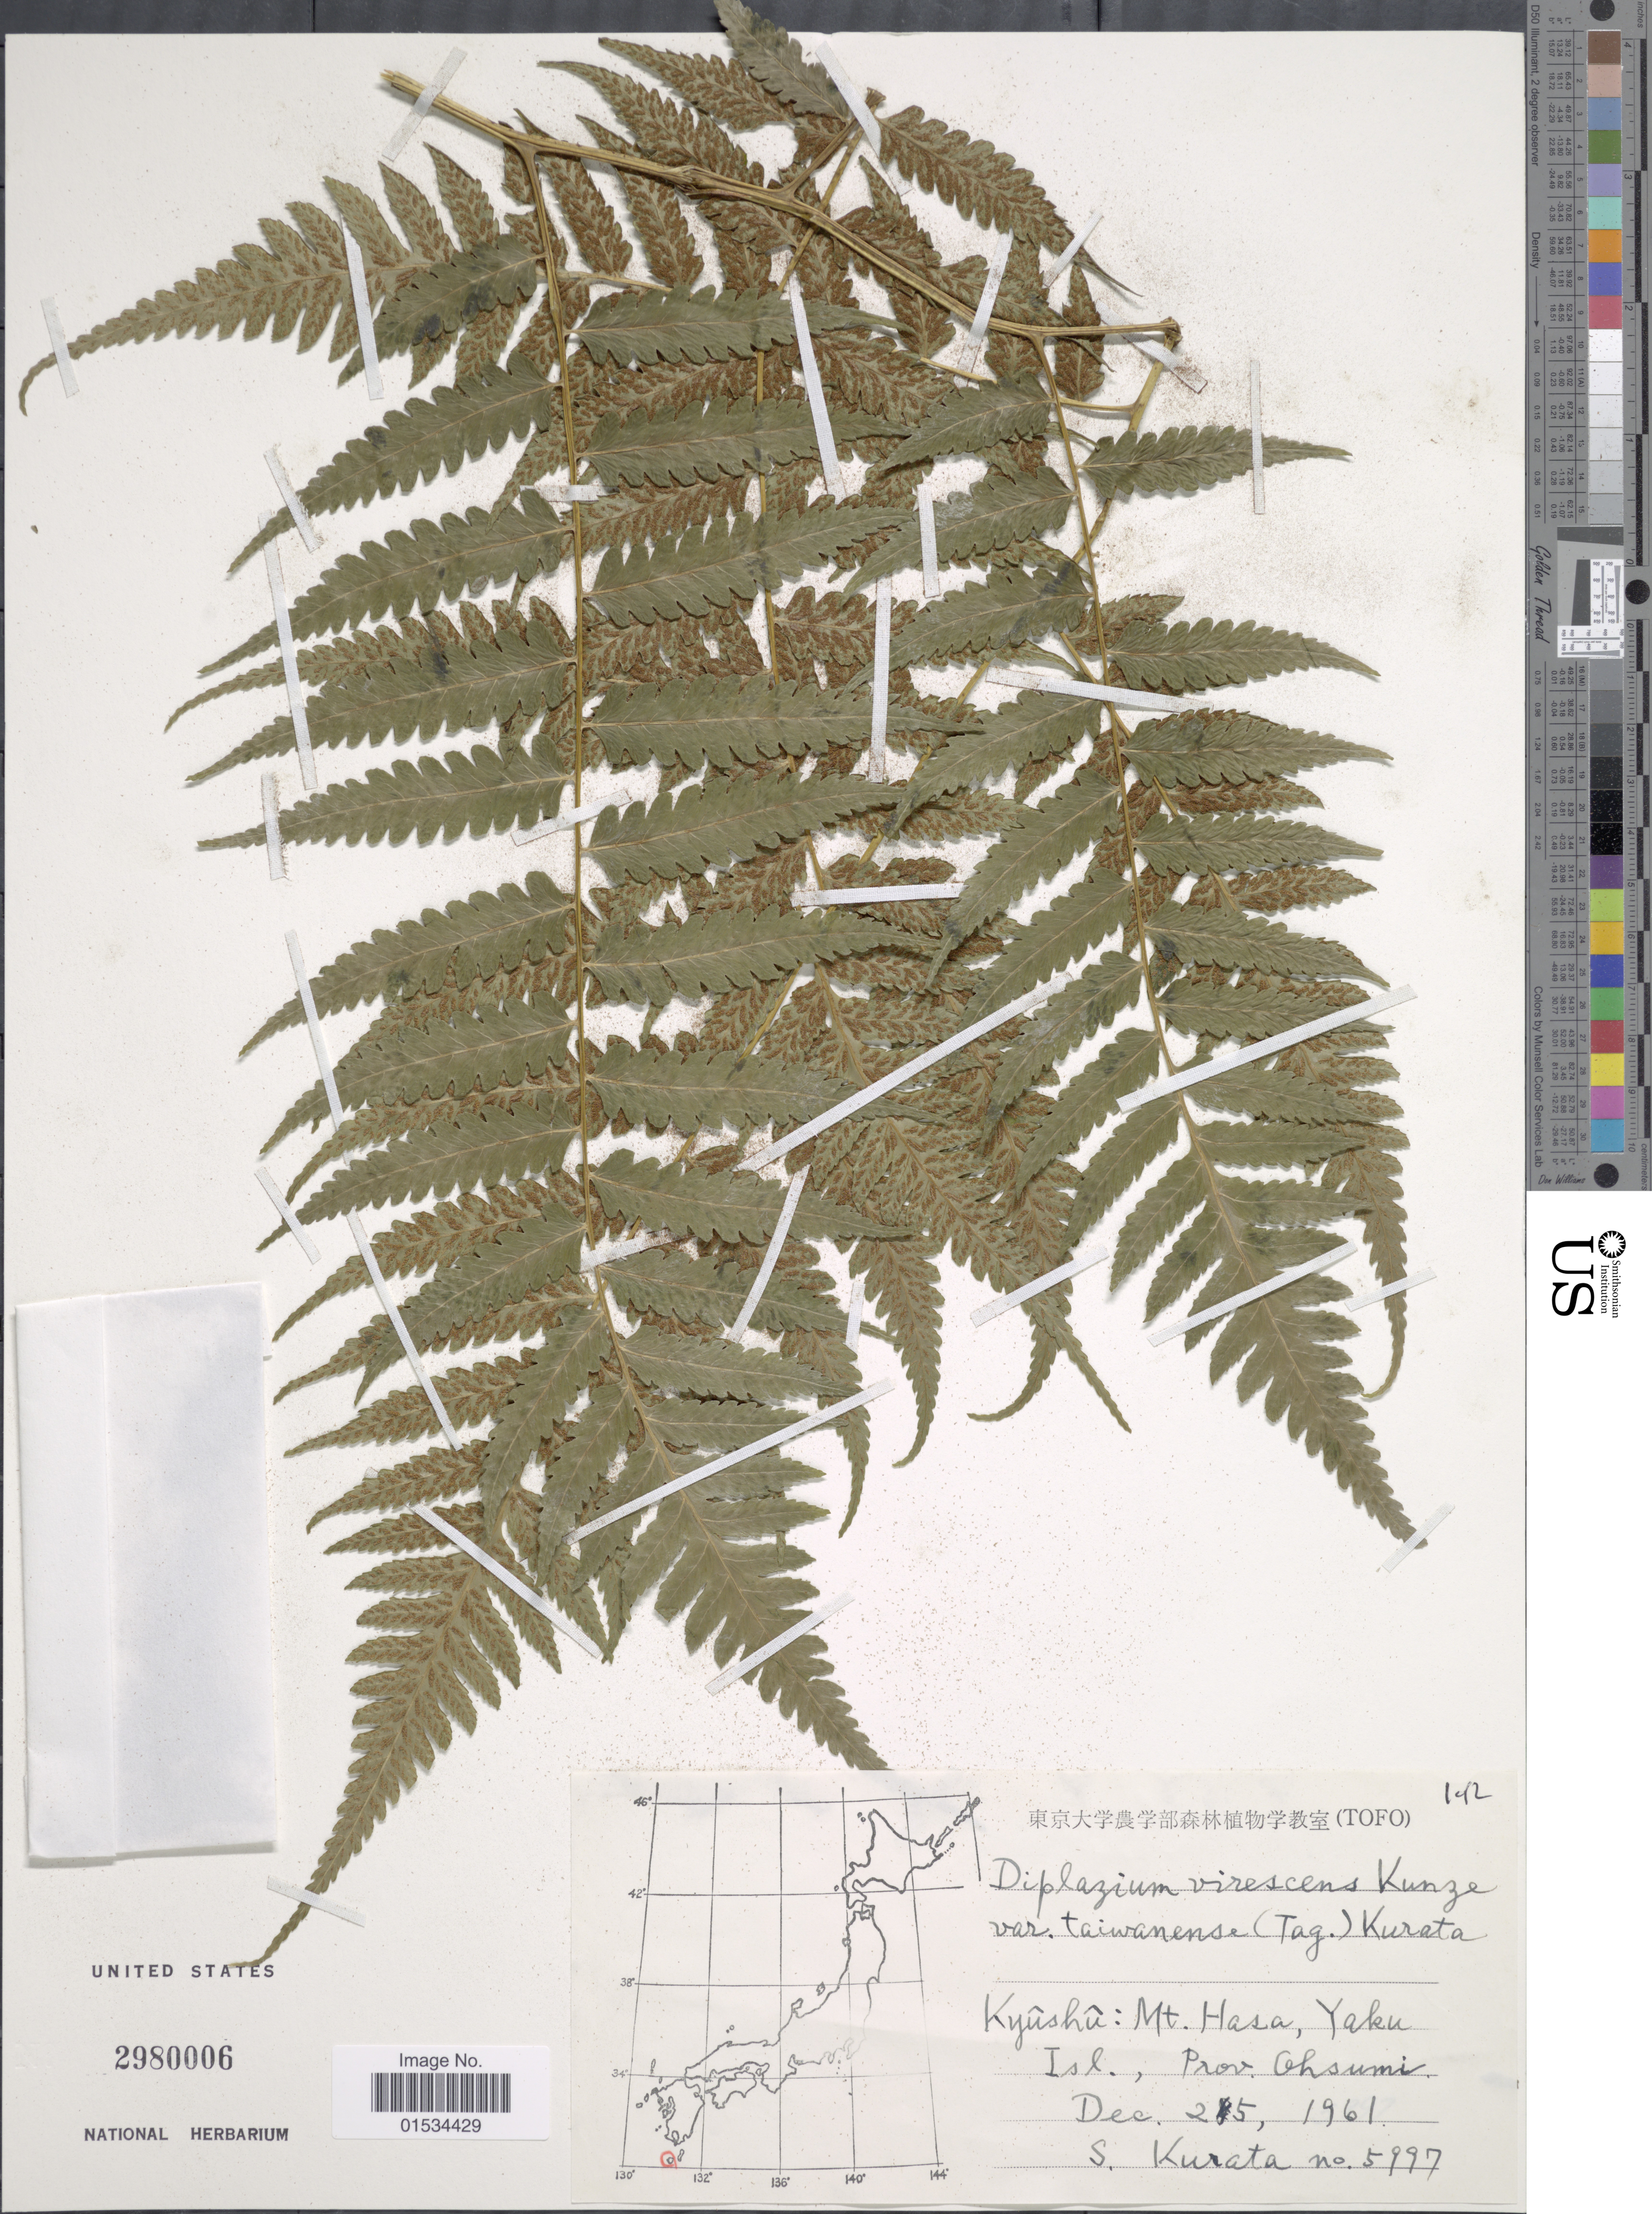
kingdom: Plantae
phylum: Tracheophyta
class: Polypodiopsida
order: Polypodiales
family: Athyriaceae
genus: Diplazium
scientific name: Diplazium taiwanense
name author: Tagawa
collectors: Sa. Kurata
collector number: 5997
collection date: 1961-12-25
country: Japan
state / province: Kagosima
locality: Kyushu: Mt.Hasa, Yaku Isl., Prov. Ohsumi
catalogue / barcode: US 2980006